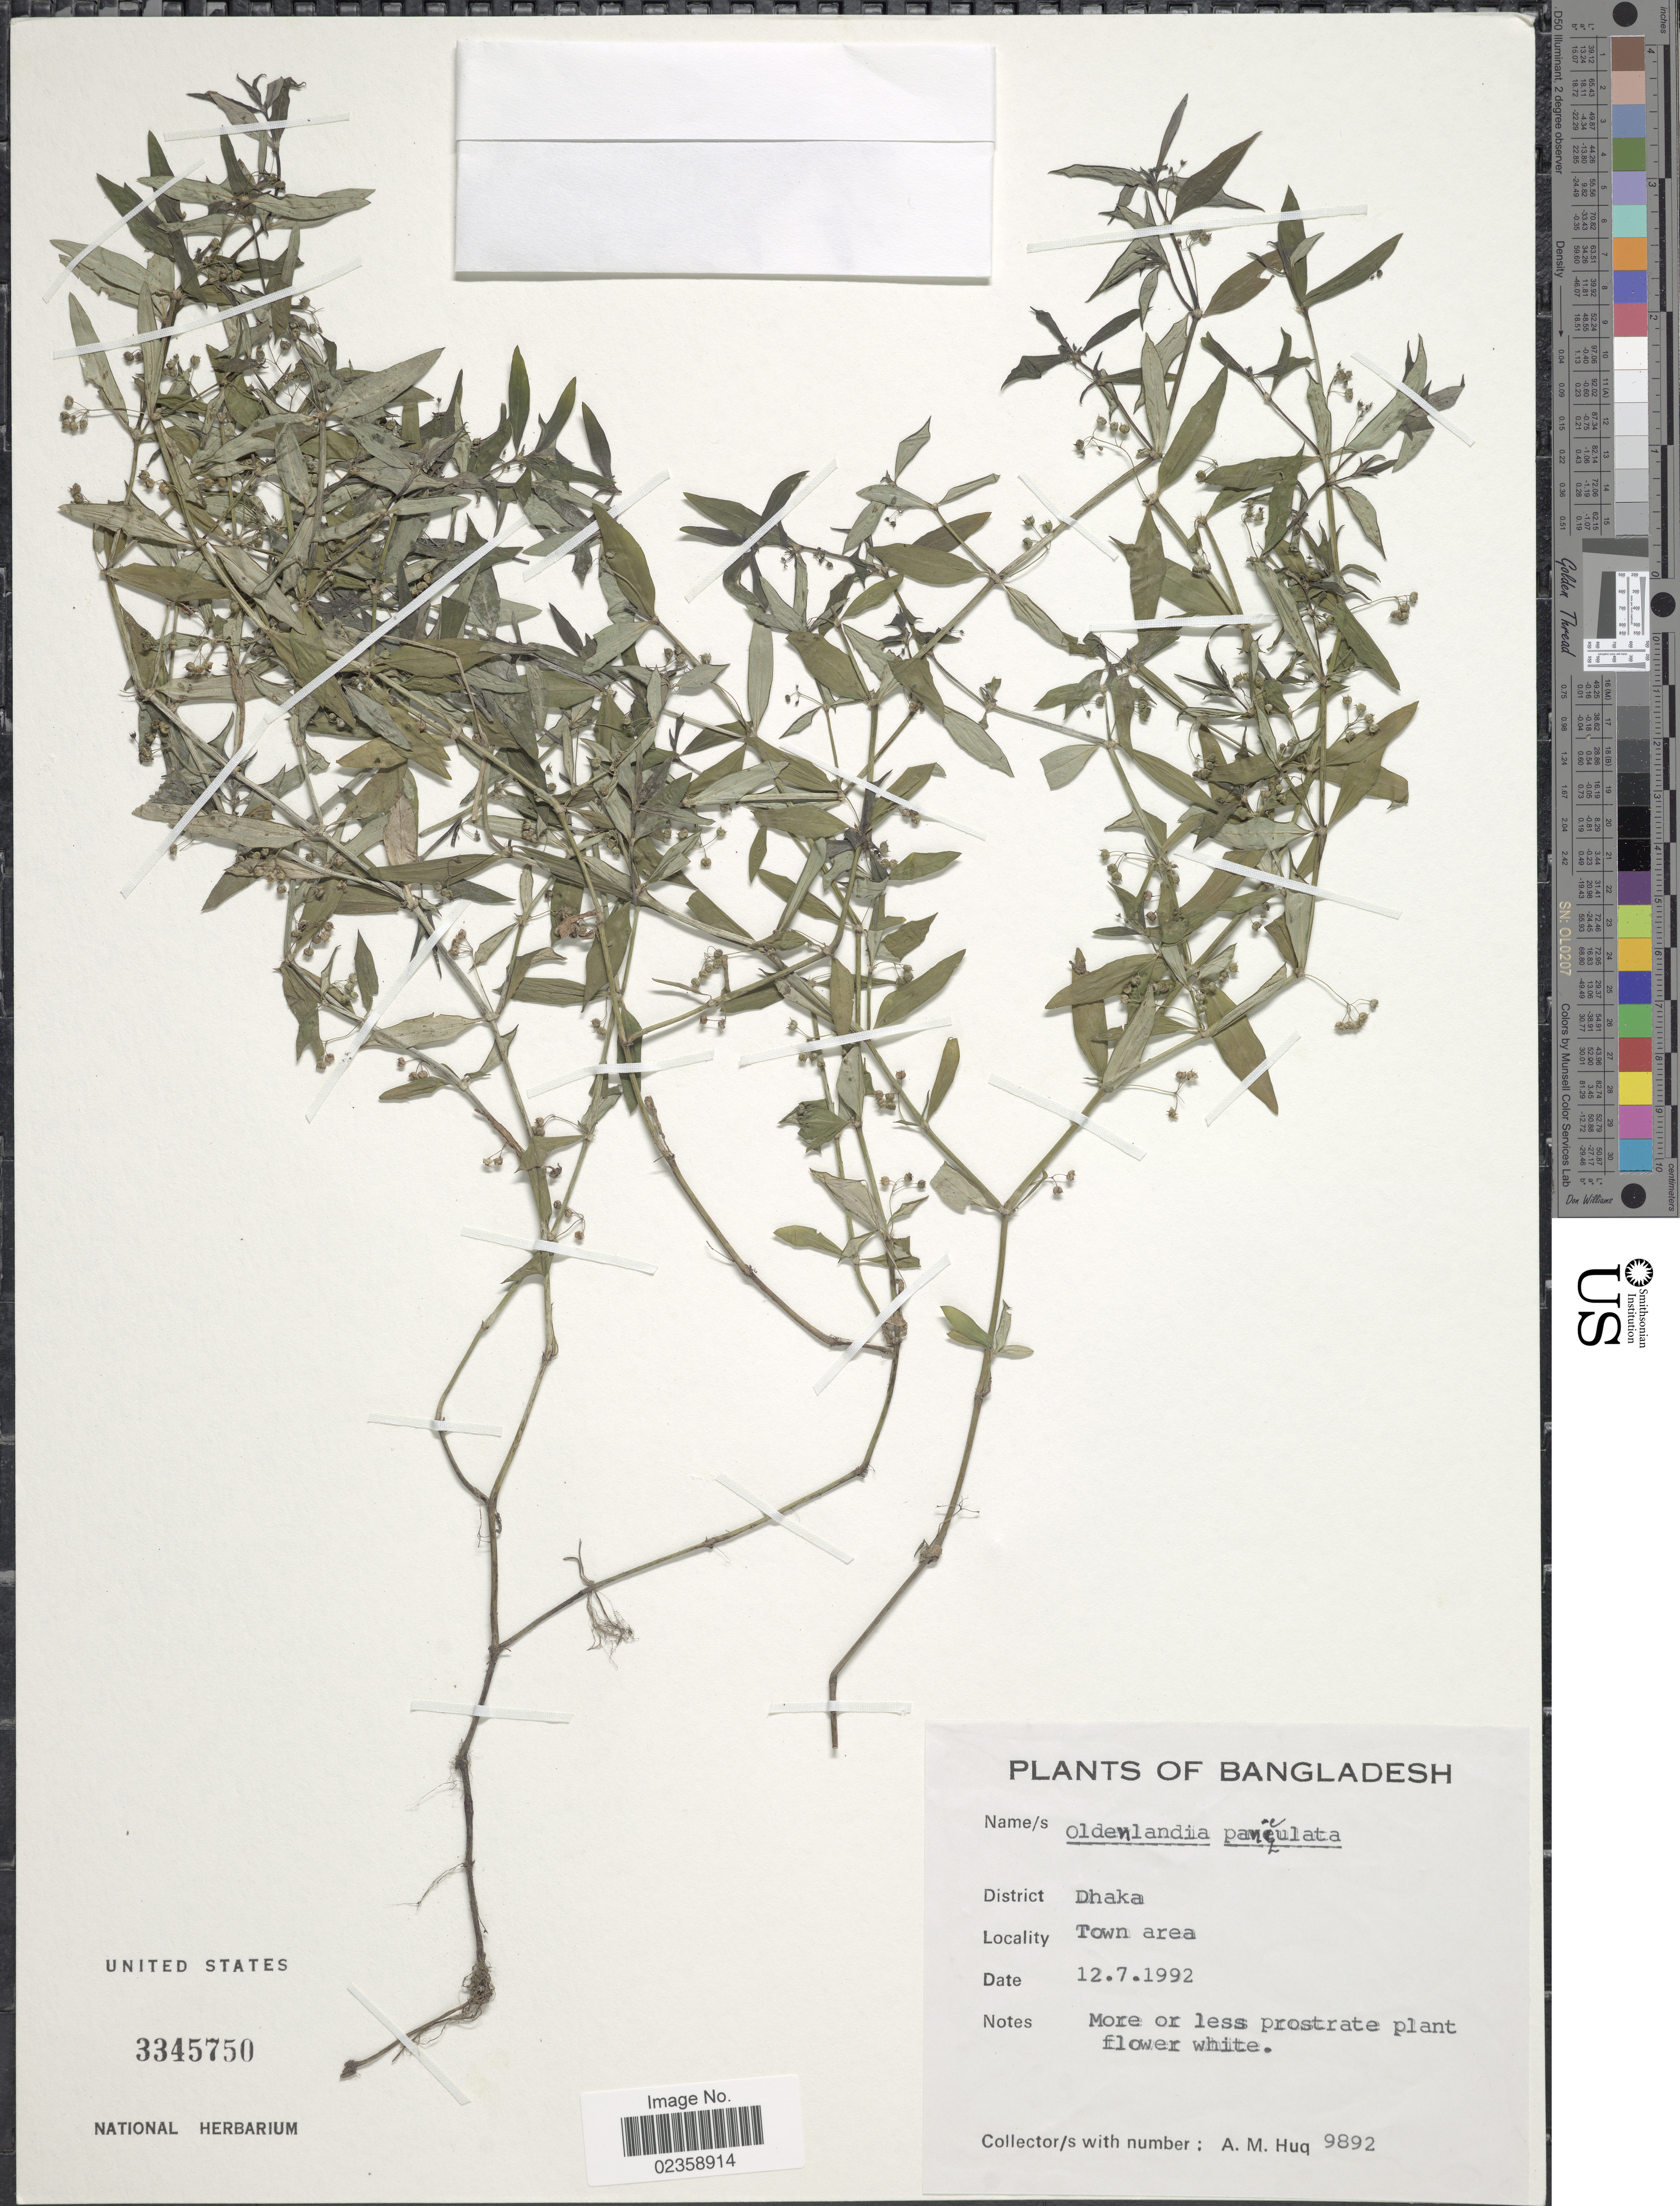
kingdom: Plantae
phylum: Tracheophyta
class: Magnoliopsida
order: Gentianales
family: Rubiaceae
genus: Oldenlandia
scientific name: Oldenlandia paniculata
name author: L.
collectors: A. M. Huq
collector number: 9892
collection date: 1992-07-12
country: Bangladesh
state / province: Dhaka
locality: District Dhaka. Town area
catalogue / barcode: US 3345750